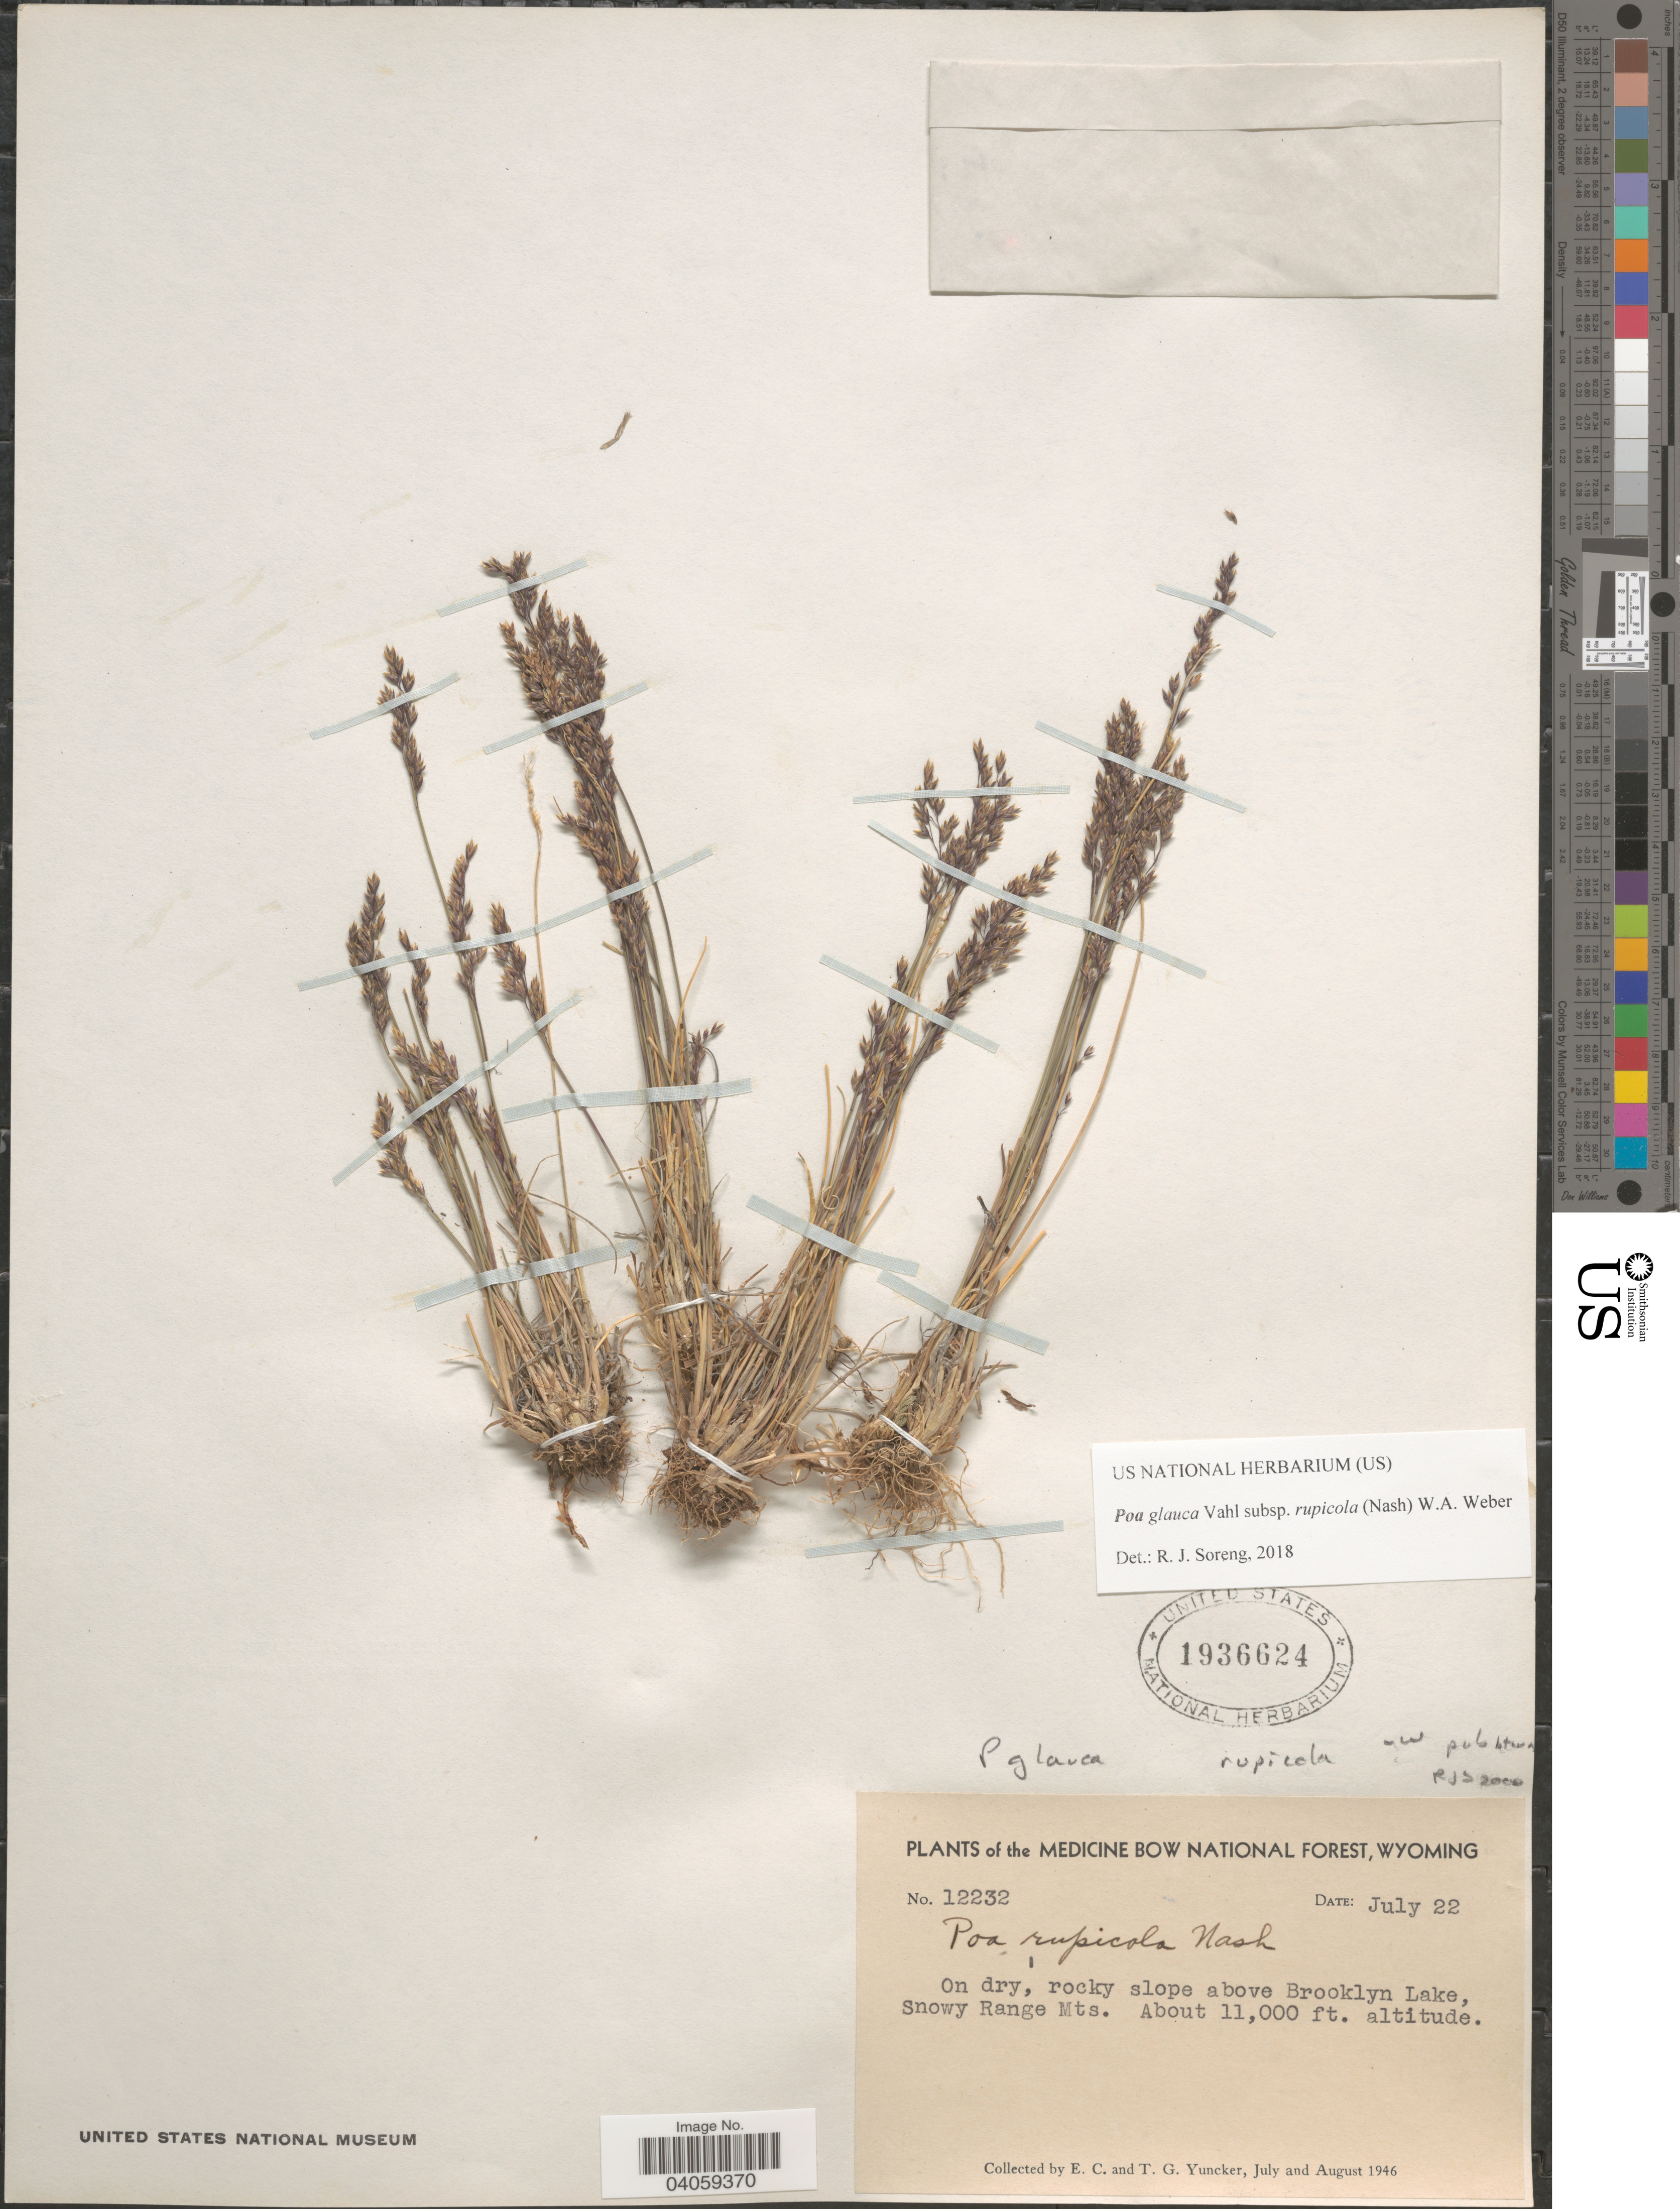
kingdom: Plantae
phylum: Tracheophyta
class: Liliopsida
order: Poales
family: Poaceae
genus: Poa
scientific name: Poa glauca subsp. rupicola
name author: (Nash) W.A. Weber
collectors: E. C. Yuncker & T. G. Yuncker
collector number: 12232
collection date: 1946-07-22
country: United States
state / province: Wyoming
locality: Medicine Bow National Forest. On dry, rocky slope above Brooklyn Lake, Snowy Range Mts.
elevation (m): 3353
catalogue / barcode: US 1936624